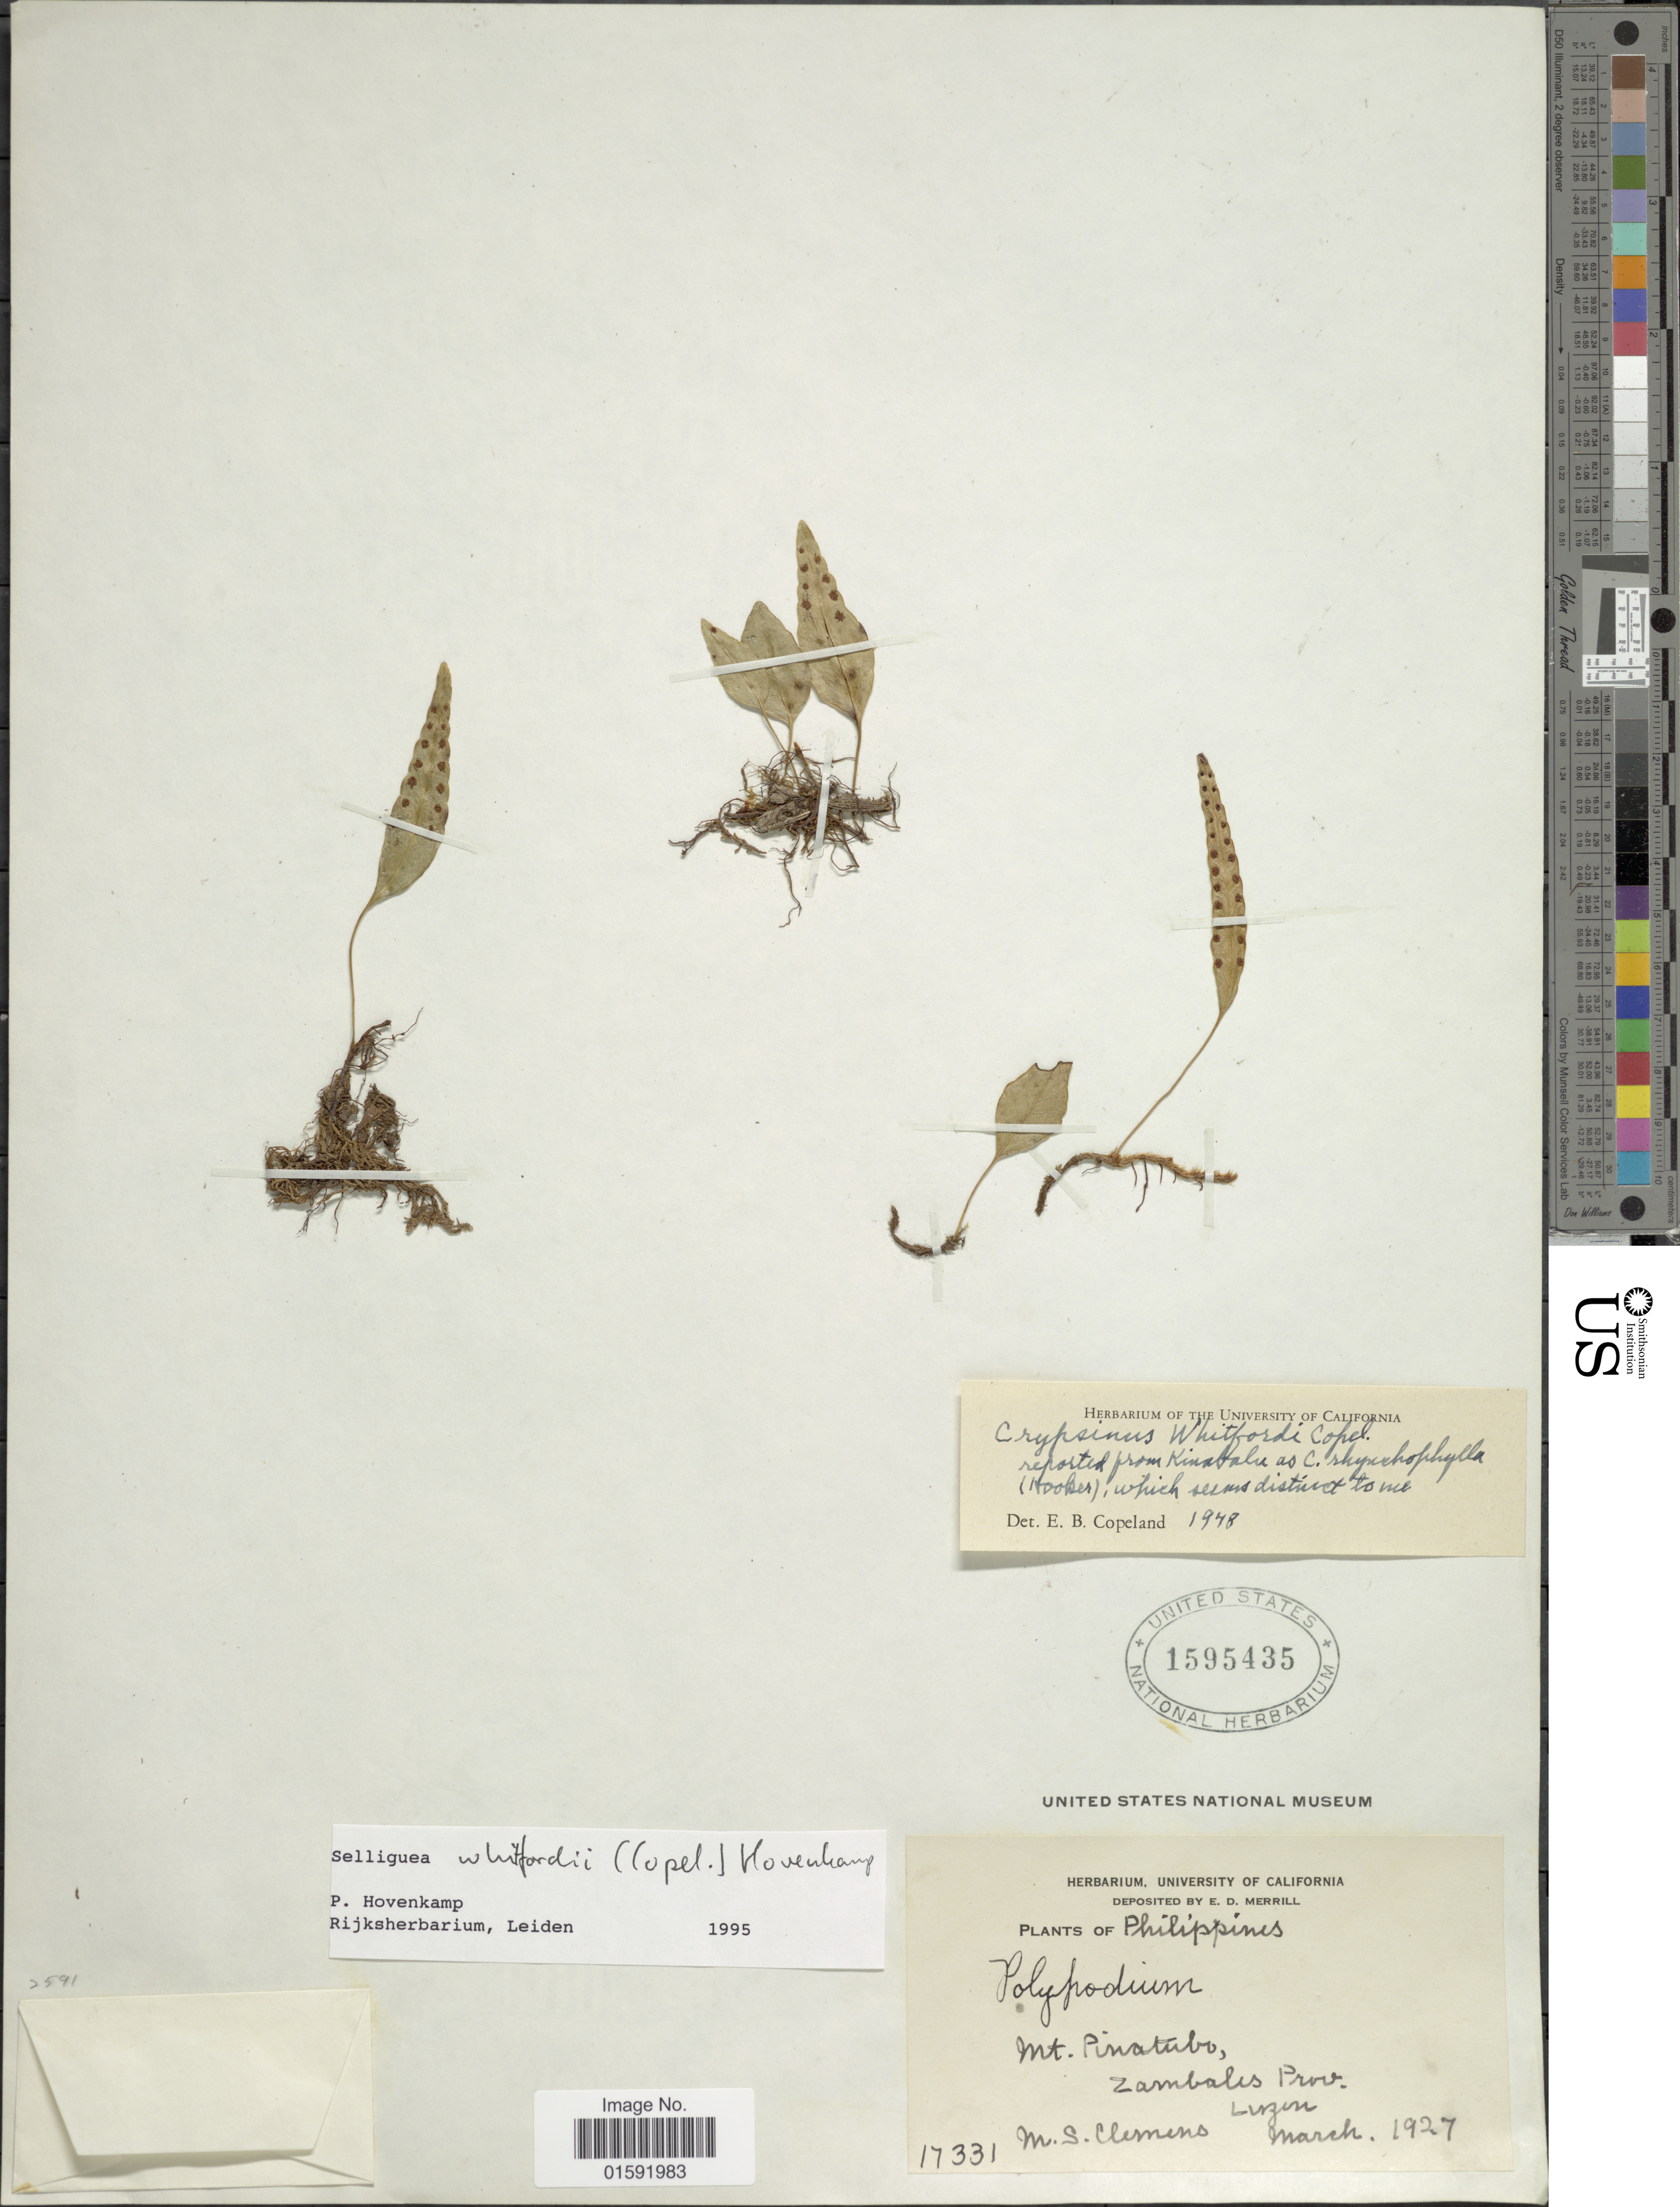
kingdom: Plantae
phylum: Tracheophyta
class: Polypodiopsida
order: Polypodiales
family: Polypodiaceae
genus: Selliguea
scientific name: Selliguea whitfordii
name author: (Copel.) Hovenkamp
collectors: M. S. Clemens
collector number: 17331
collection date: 1927-03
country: Philippines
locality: Mt. Pinatubo, Zambales Prov., Luzon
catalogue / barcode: US 1595435